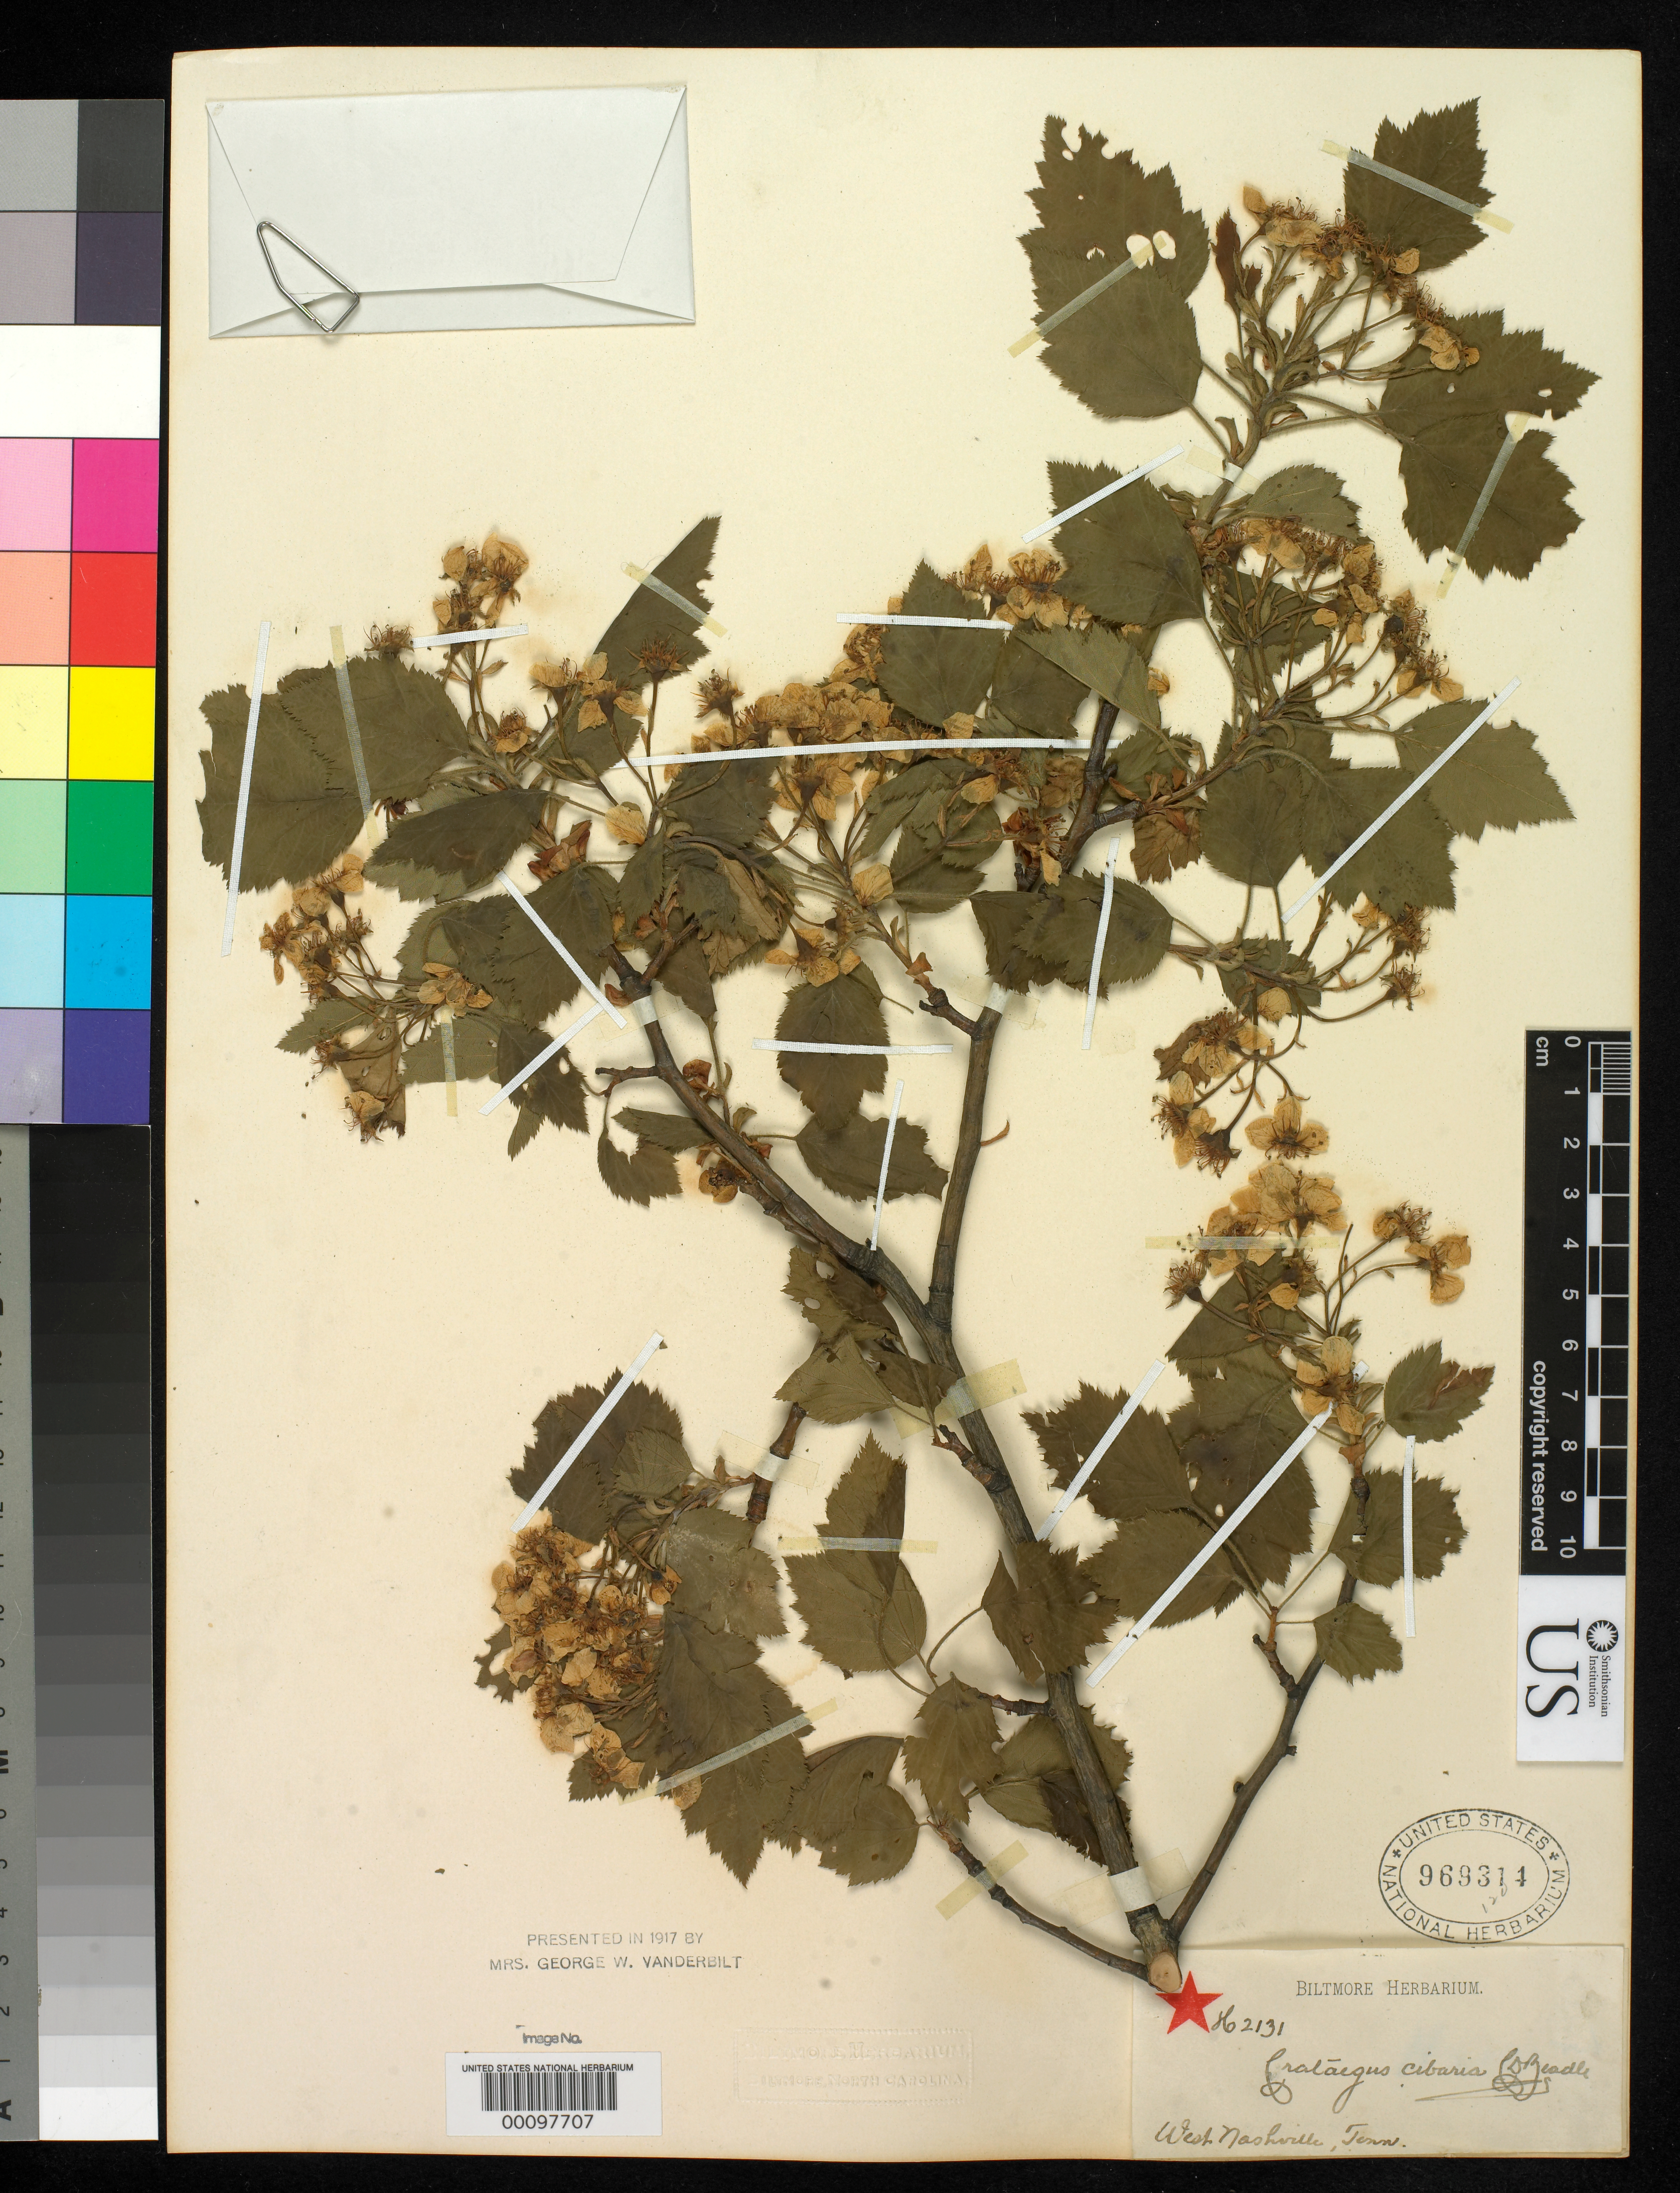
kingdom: Plantae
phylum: Tracheophyta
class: Magnoliopsida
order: Rosales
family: Rosaceae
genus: Crataegus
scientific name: Crataegus cibaria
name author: Beadle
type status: Syntype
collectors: ex herb. Biltmore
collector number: H 2131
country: United States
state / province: Tennessee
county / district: Davidson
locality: Near Nashville.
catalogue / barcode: US 969314